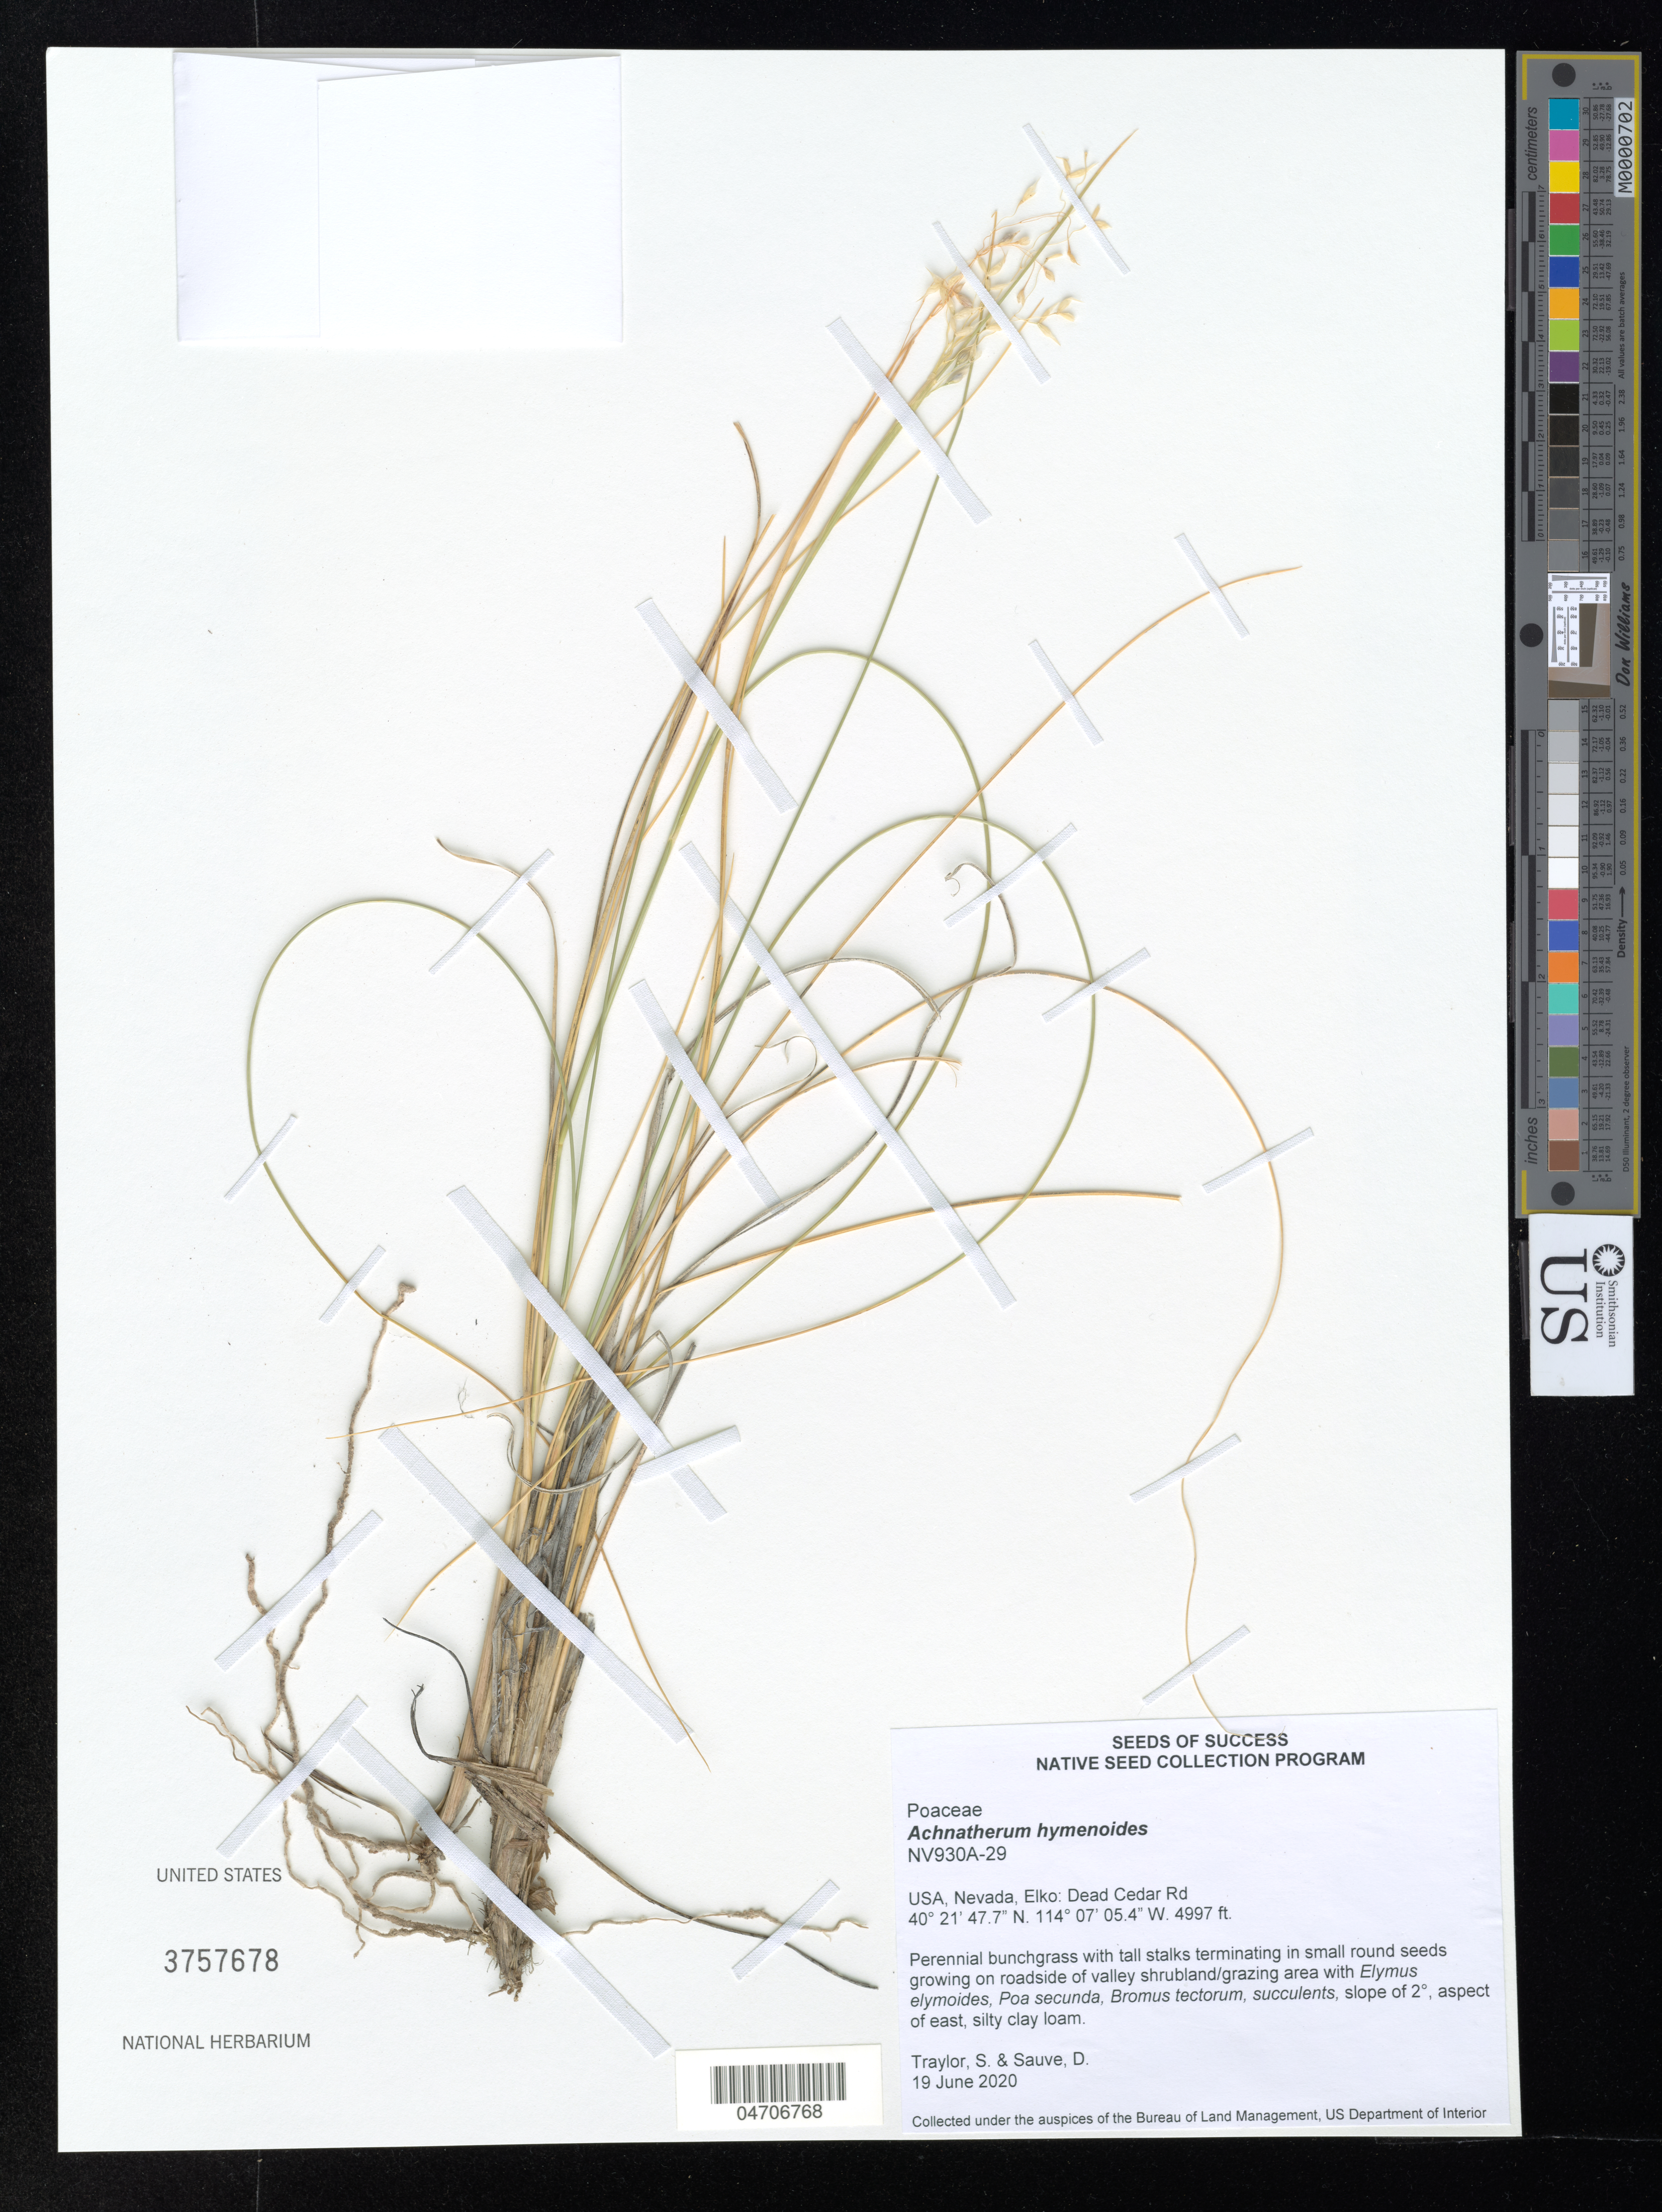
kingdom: Plantae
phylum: Tracheophyta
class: Liliopsida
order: Poales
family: Poaceae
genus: Achnatherum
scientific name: Achnatherum hymenoides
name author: (Roem. & Schult.) Barkworth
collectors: J. Whitlock & D. Sauve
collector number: NV930A-29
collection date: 2020-06-19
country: United States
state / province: Nevada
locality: Elko: Dead Cedar Rd.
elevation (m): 1523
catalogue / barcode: US 3757678